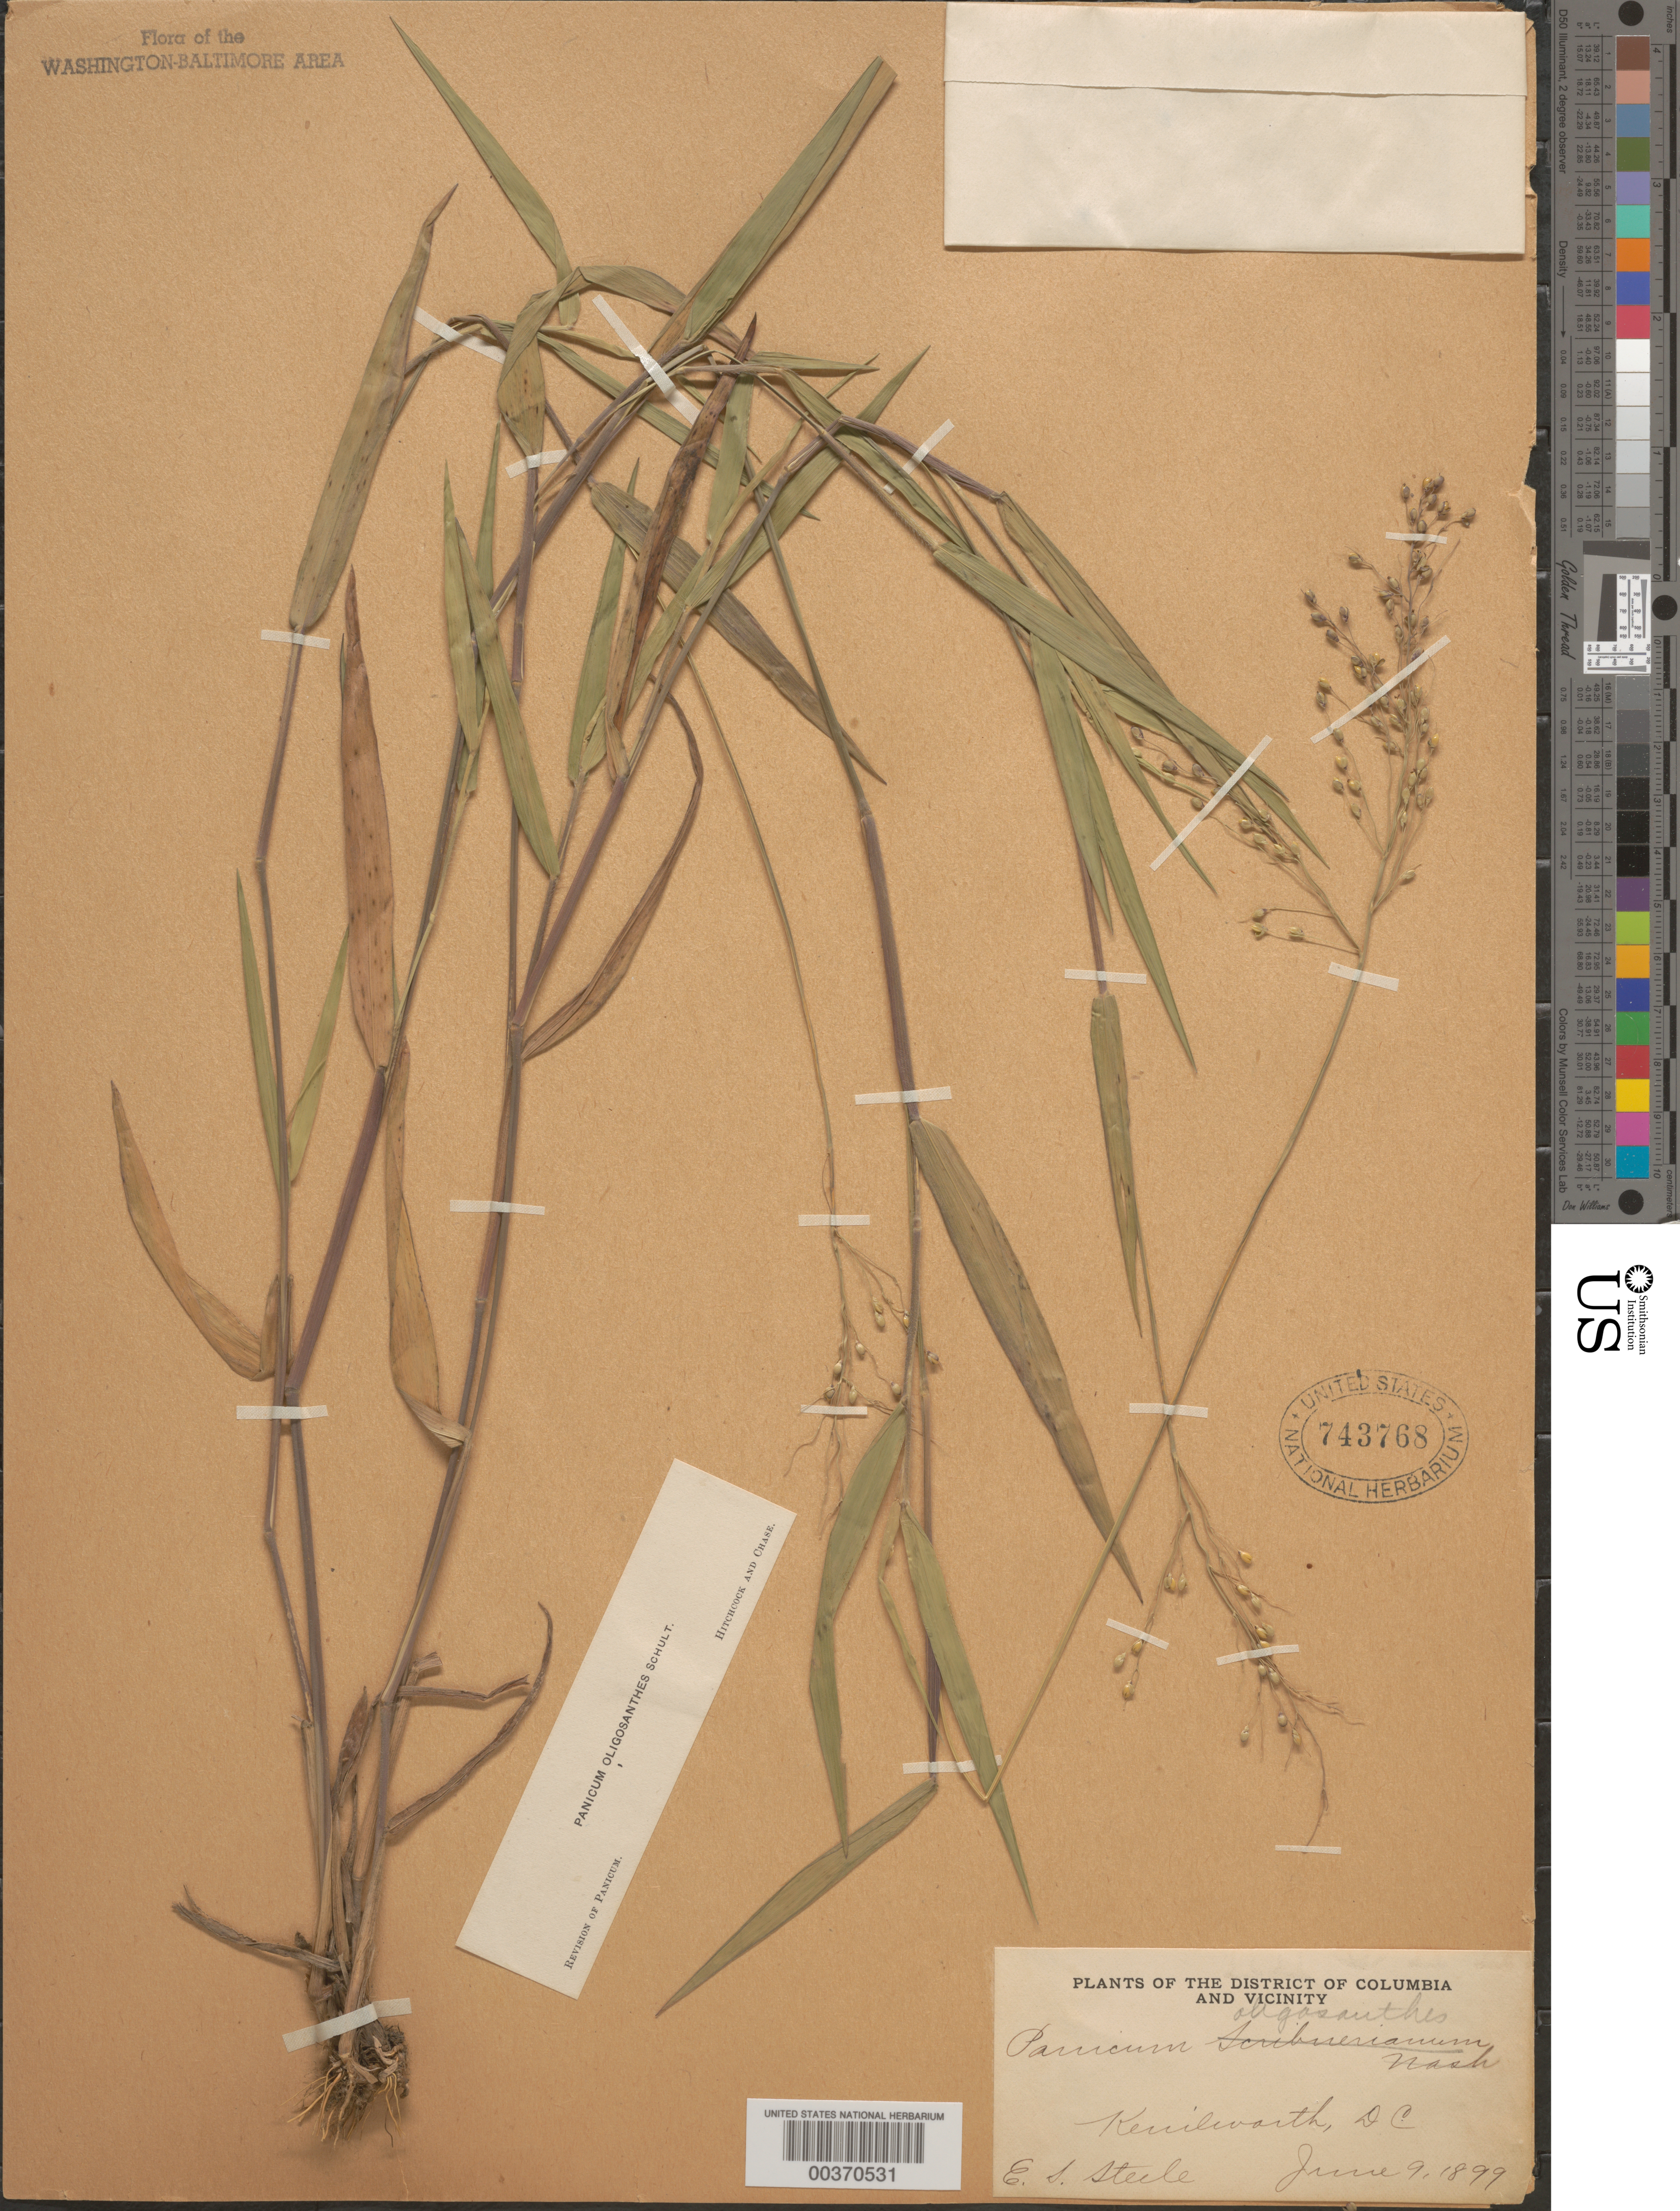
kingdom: Plantae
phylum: Tracheophyta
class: Liliopsida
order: Poales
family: Poaceae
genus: Dichanthelium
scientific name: Dichanthelium oligosanthes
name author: (Schult.) Gould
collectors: E. Steele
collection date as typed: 09 Jun 1899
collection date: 1899-06-09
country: United States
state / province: District of Columbia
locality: Kenilworth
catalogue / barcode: US 743768